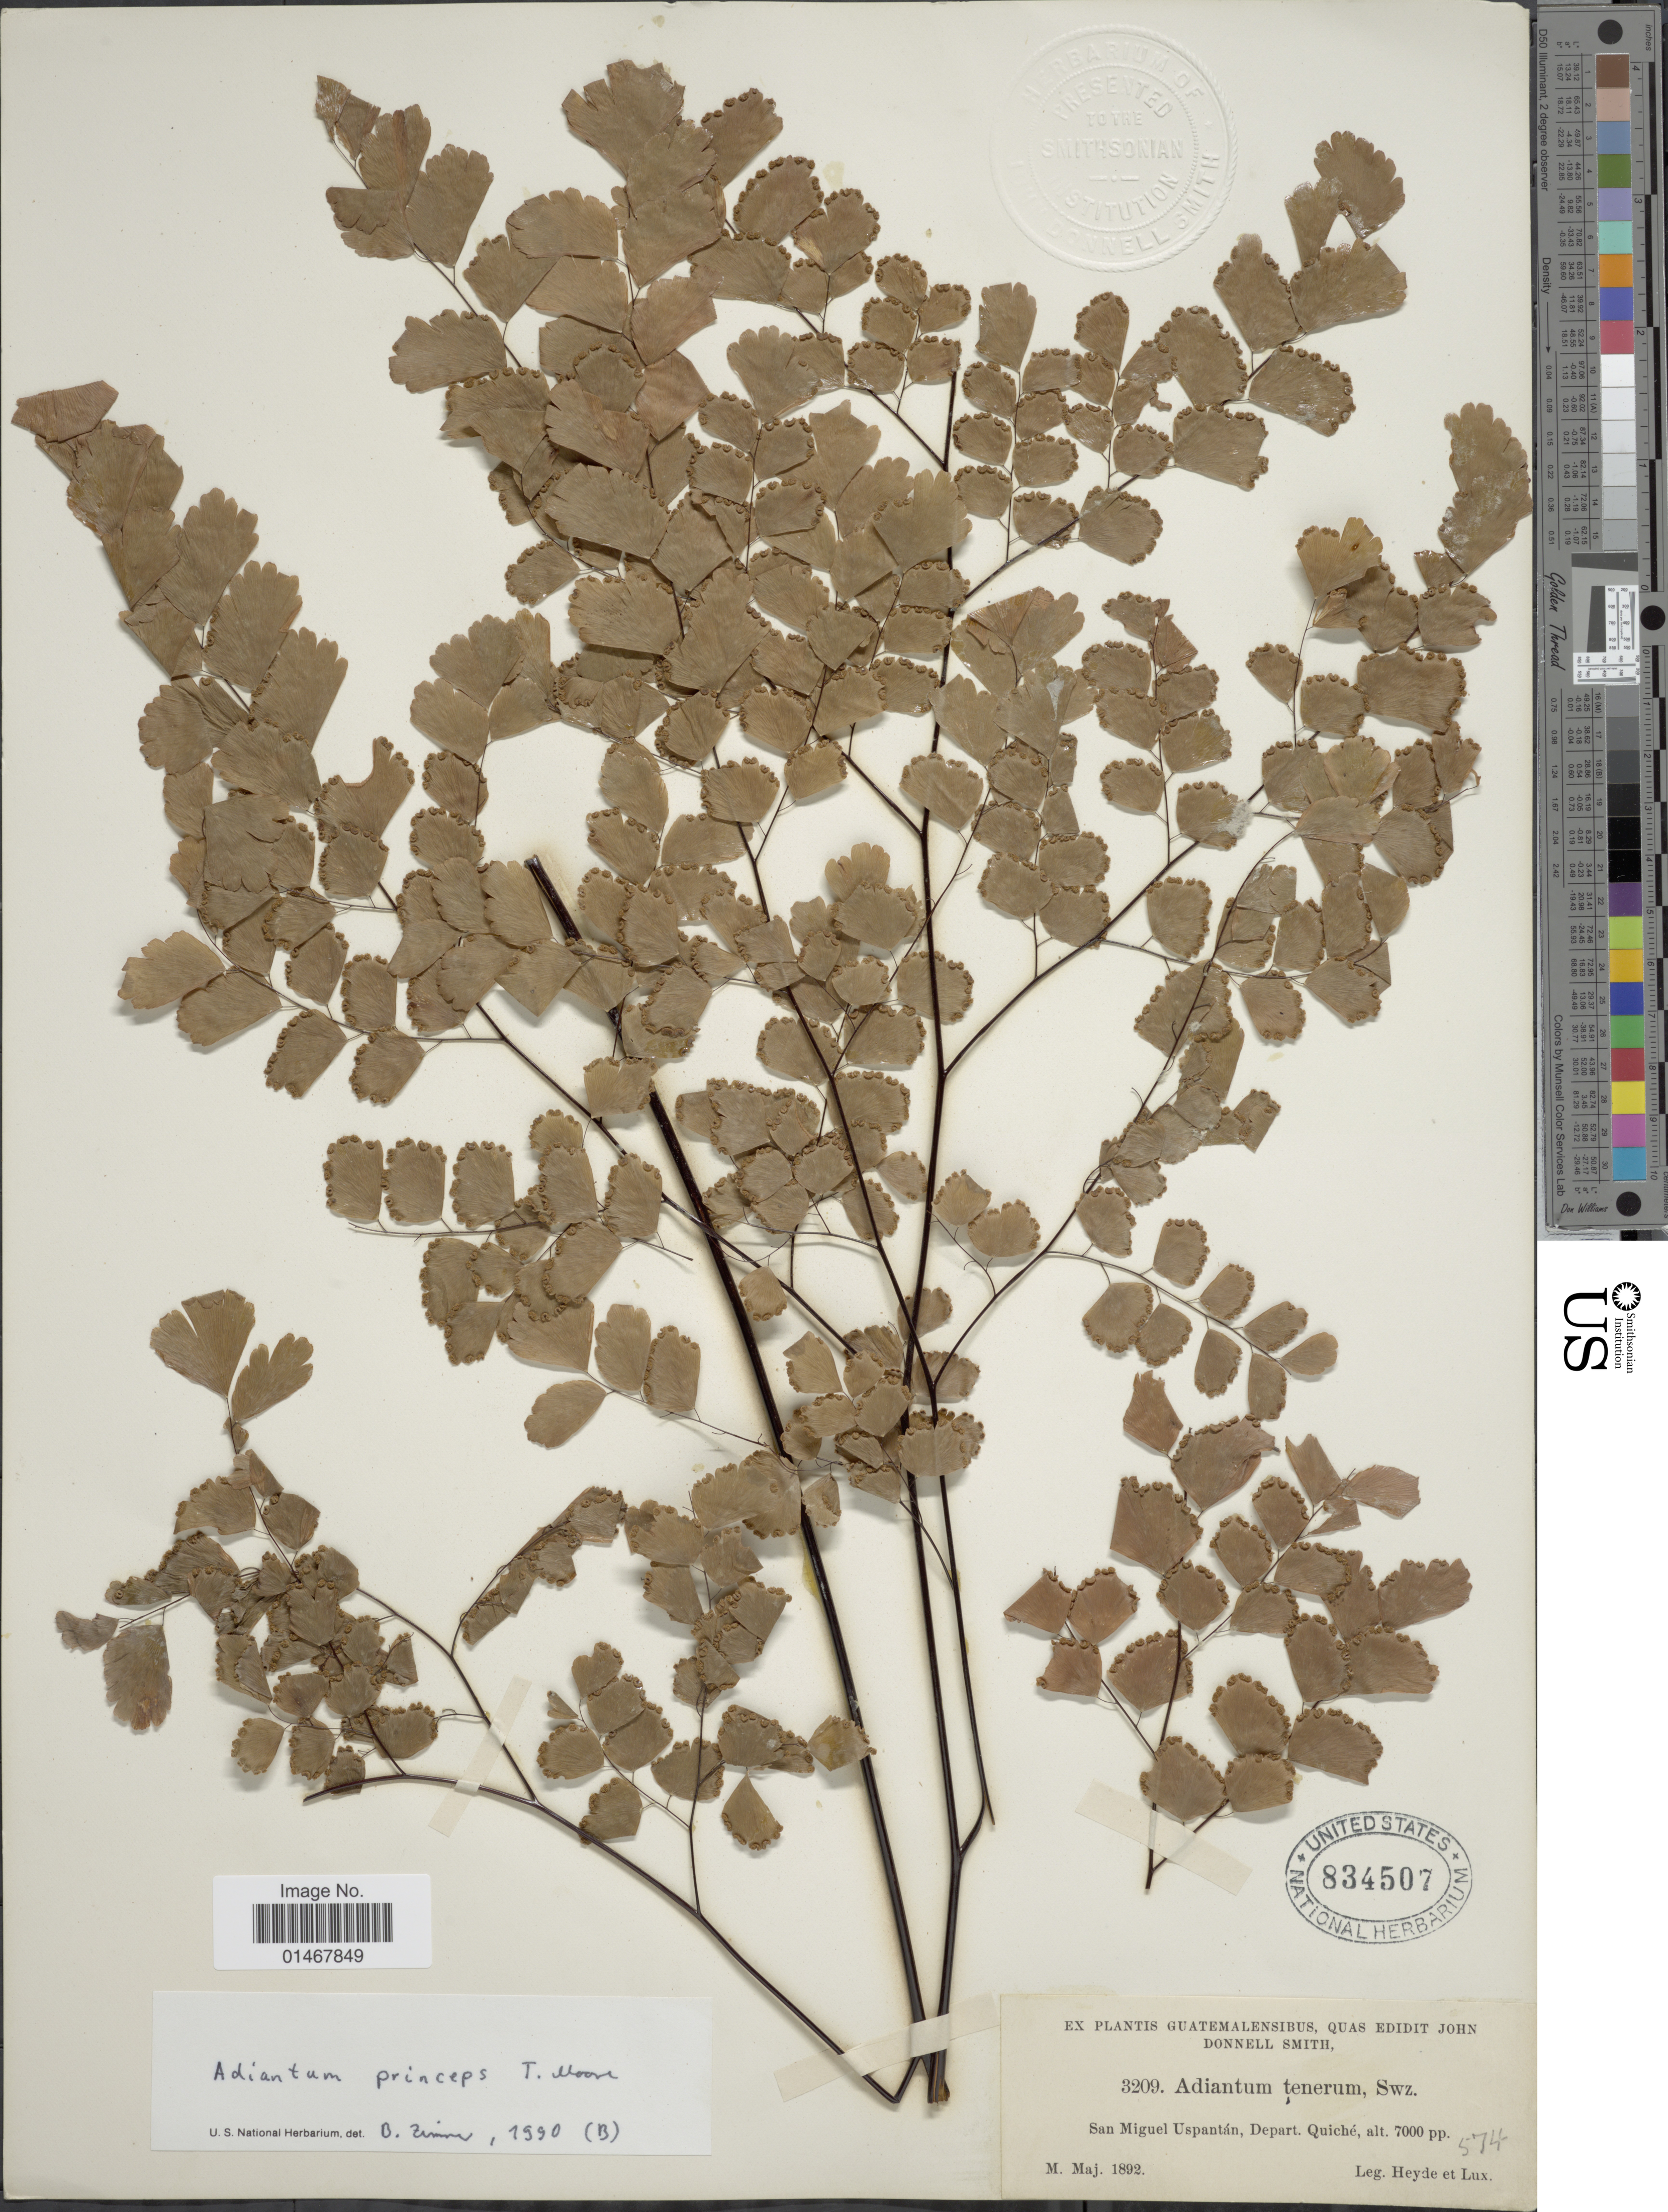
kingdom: Plantae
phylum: Tracheophyta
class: Polypodiopsida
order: Polypodiales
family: Pteridaceae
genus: Adiantum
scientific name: Adiantum princeps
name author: T. Moore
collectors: Heyde & Lux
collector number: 3209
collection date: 1892-05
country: Guatemala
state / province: El Quiché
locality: San Miguel Uspantán, Depart Quiché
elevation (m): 2134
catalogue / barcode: US 834507